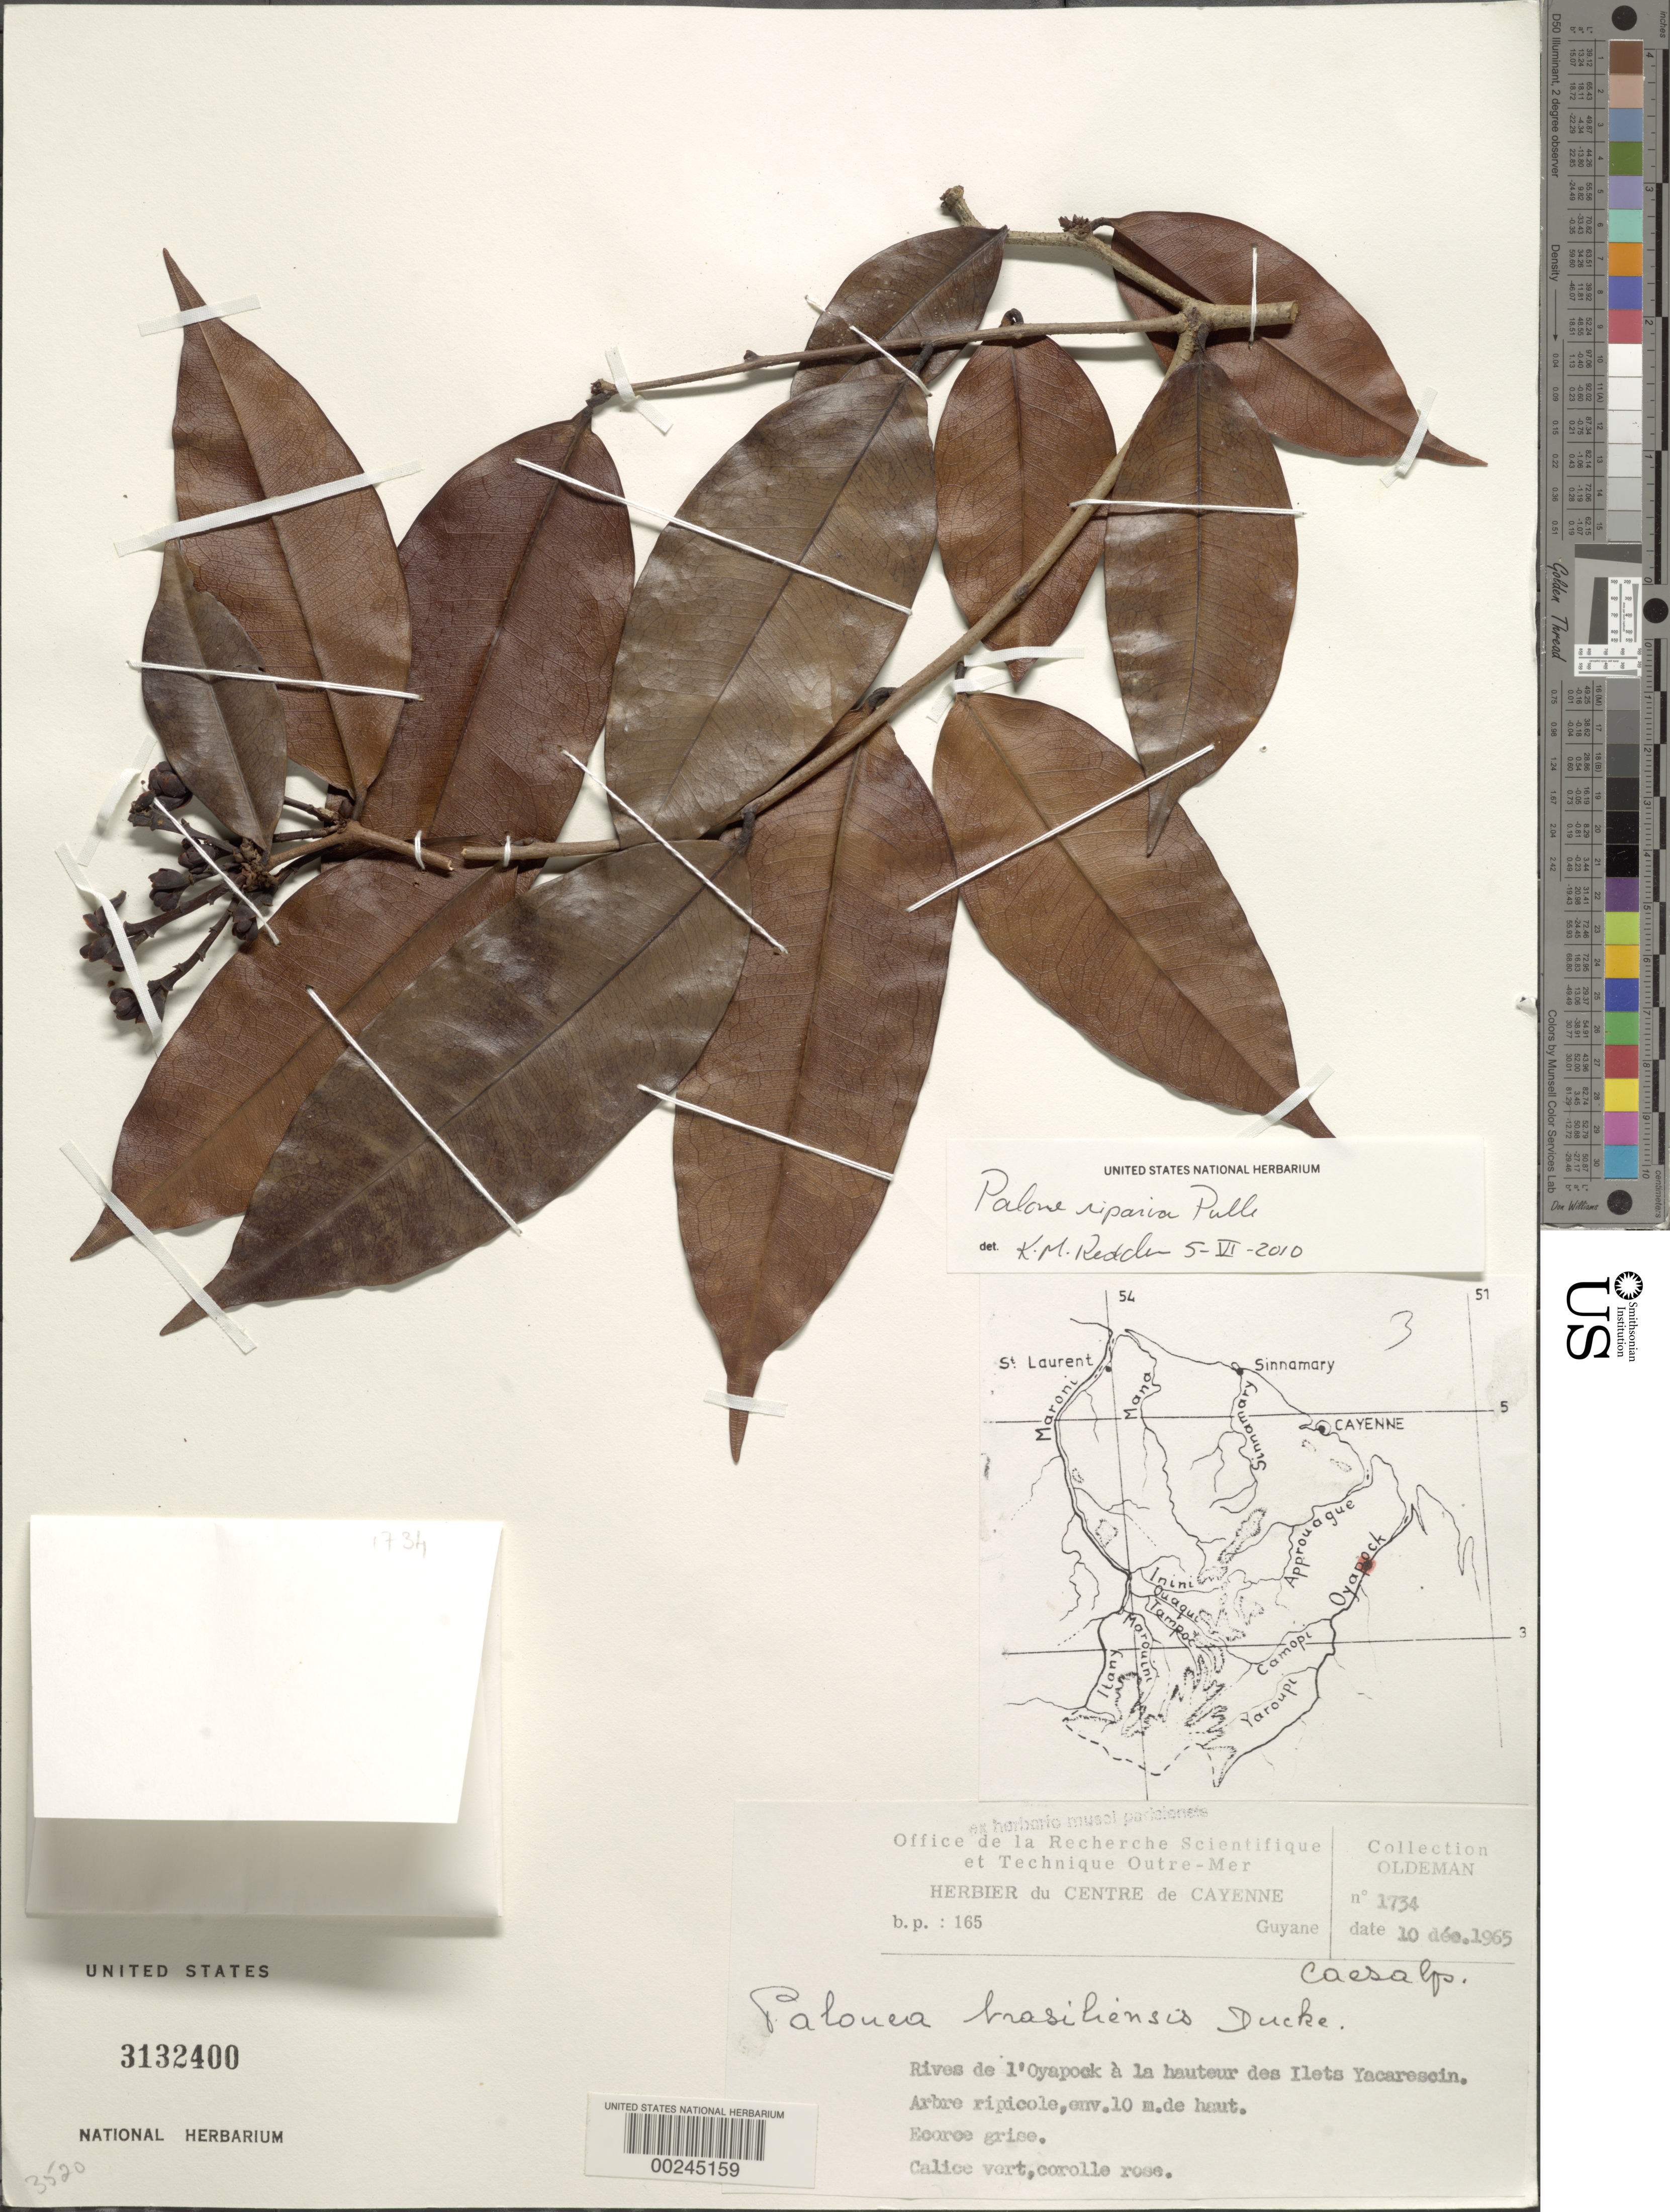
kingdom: Plantae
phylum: Tracheophyta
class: Magnoliopsida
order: Fabales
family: Fabaceae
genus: Paloue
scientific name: Paloue riparia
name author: Pulle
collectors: R. Oldeman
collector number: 1734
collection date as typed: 10 Dec 1965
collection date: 1965-12-10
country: French Guiana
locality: Banks of the oyapock and the top of ilets yarcarescin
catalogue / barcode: US 3132400